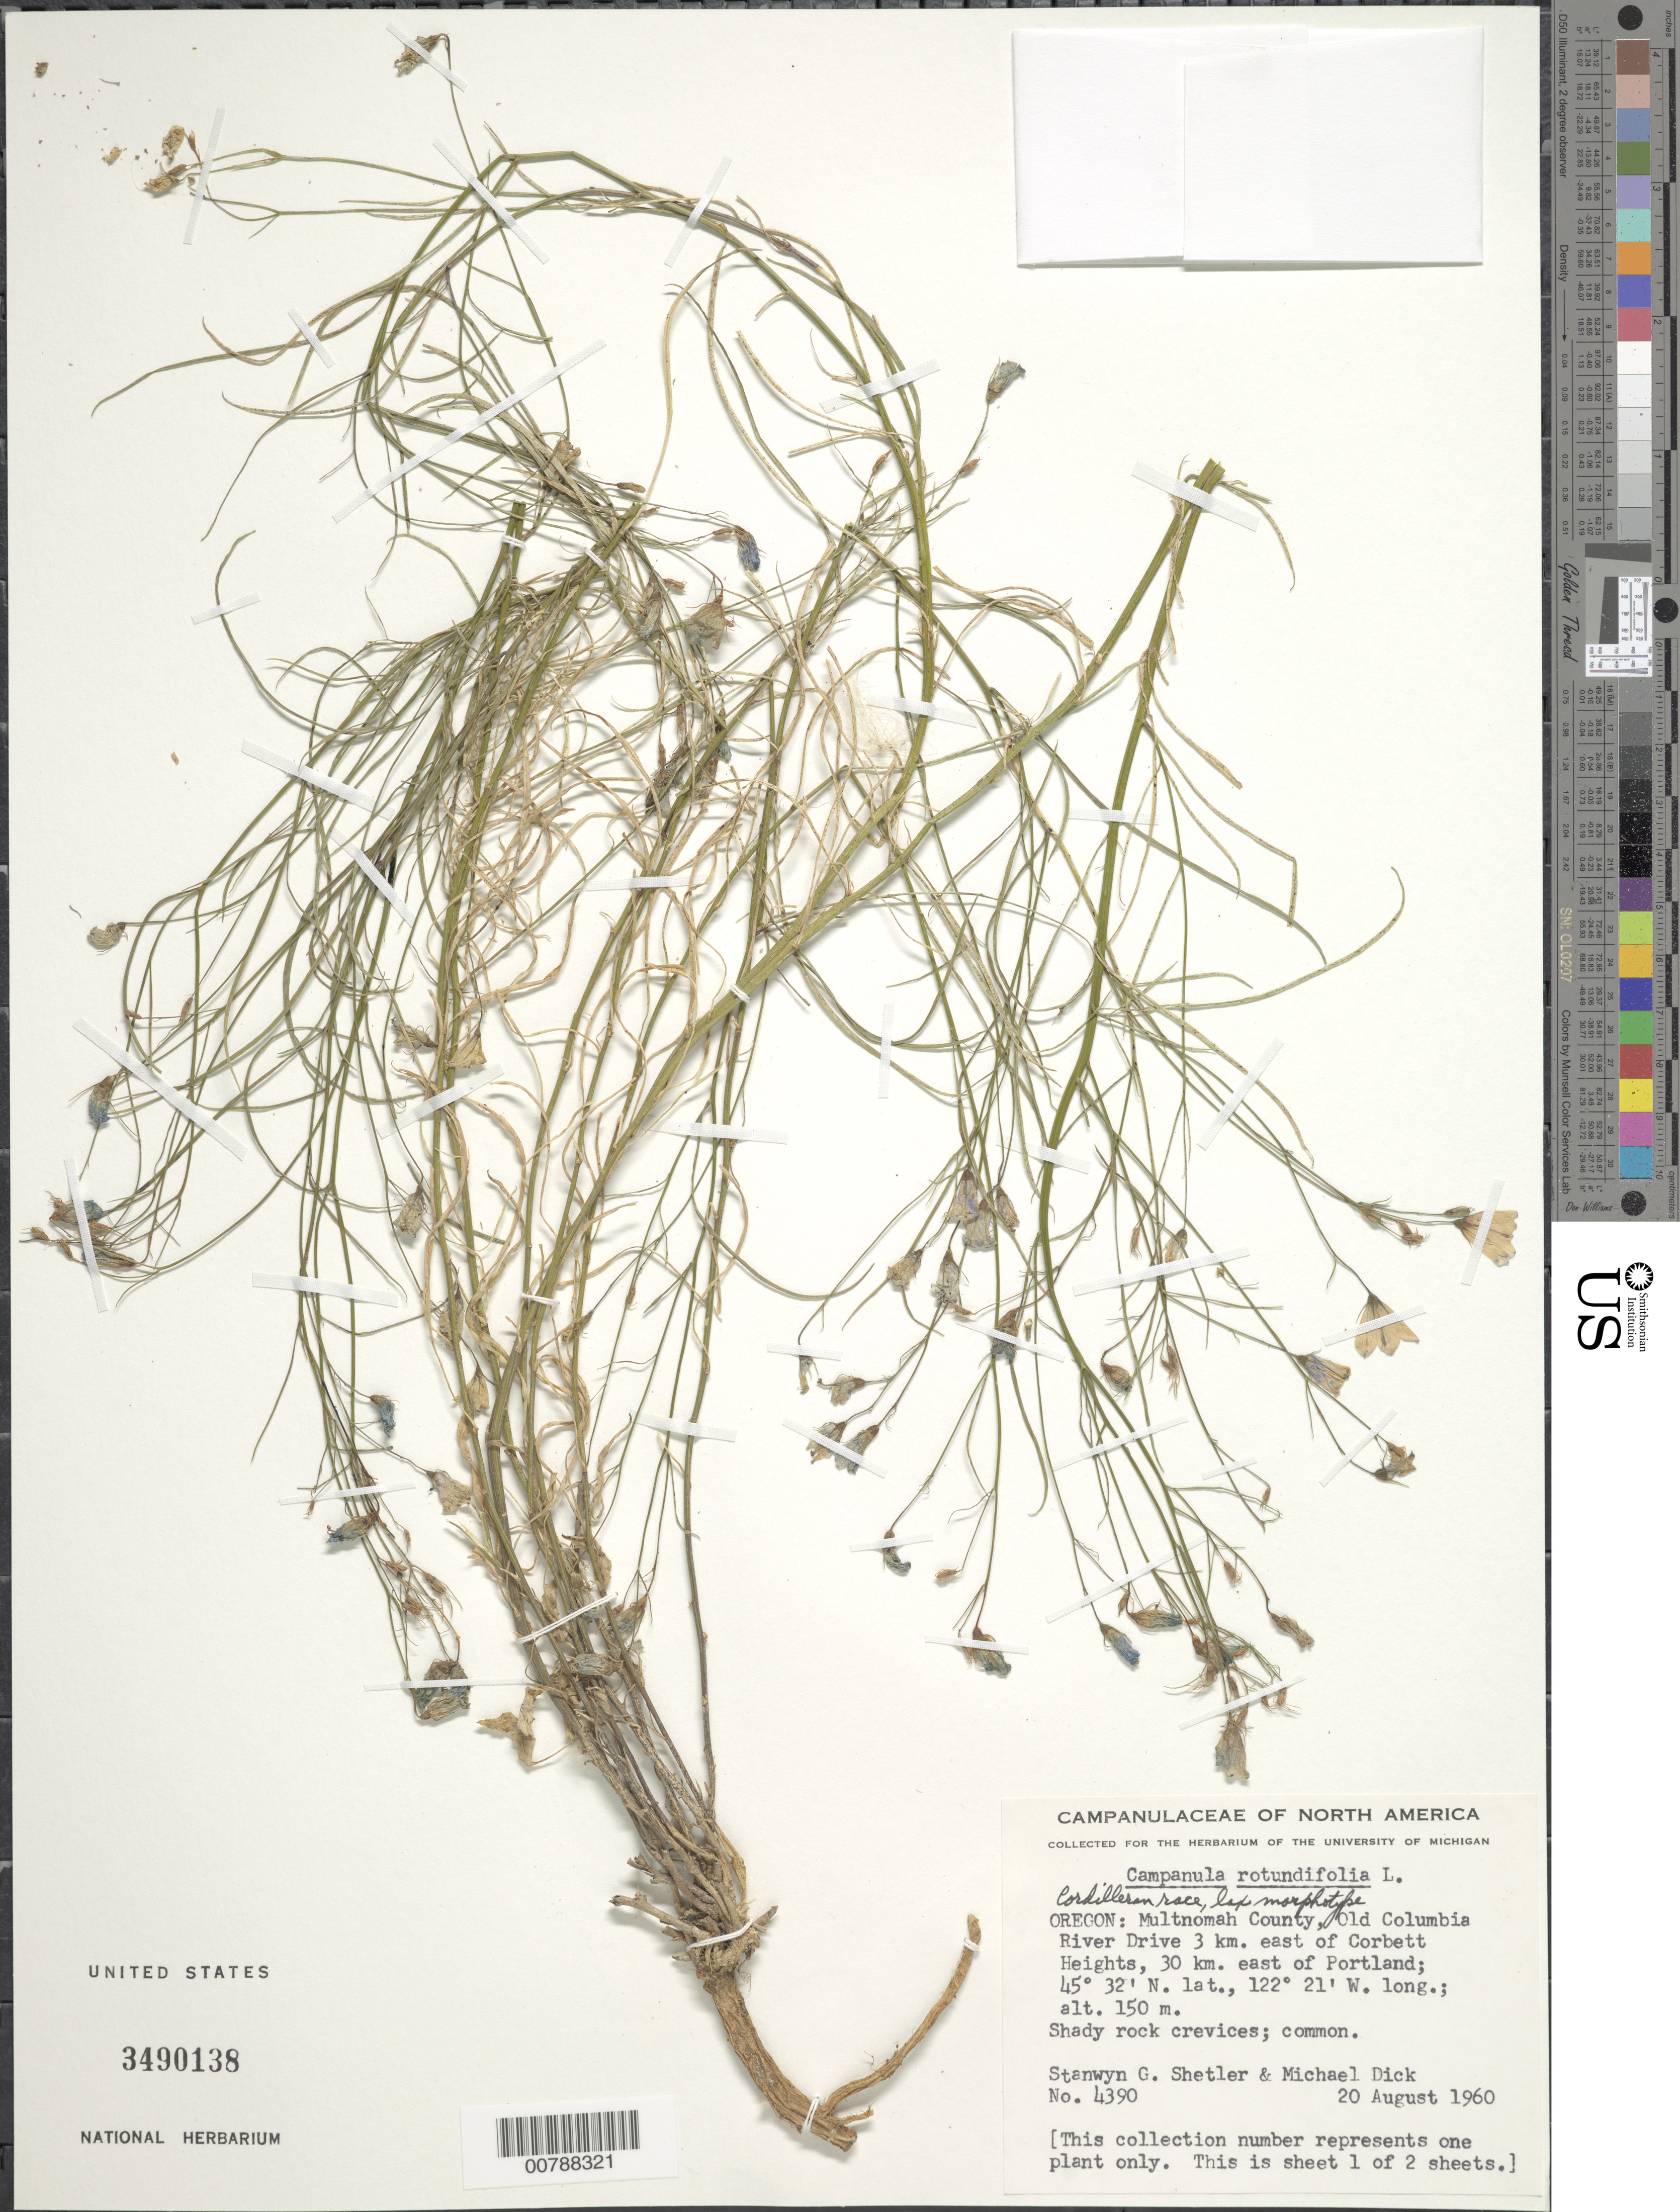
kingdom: Plantae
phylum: Tracheophyta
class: Magnoliopsida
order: Asterales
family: Campanulaceae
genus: Campanula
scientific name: Campanula rotundifolia L. Cordilleran race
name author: L.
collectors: S. Shetler & M. Dick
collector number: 4390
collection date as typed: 20 August 1960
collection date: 1960-08-20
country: United States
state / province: Oregon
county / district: Multnomah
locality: Old Columbia River Drive 3 km. east of Corbett Heights, 30 km. east of Portland.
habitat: Shady rock crevices.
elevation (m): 150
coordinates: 45 32' N, 122 21' W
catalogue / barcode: US 3490138